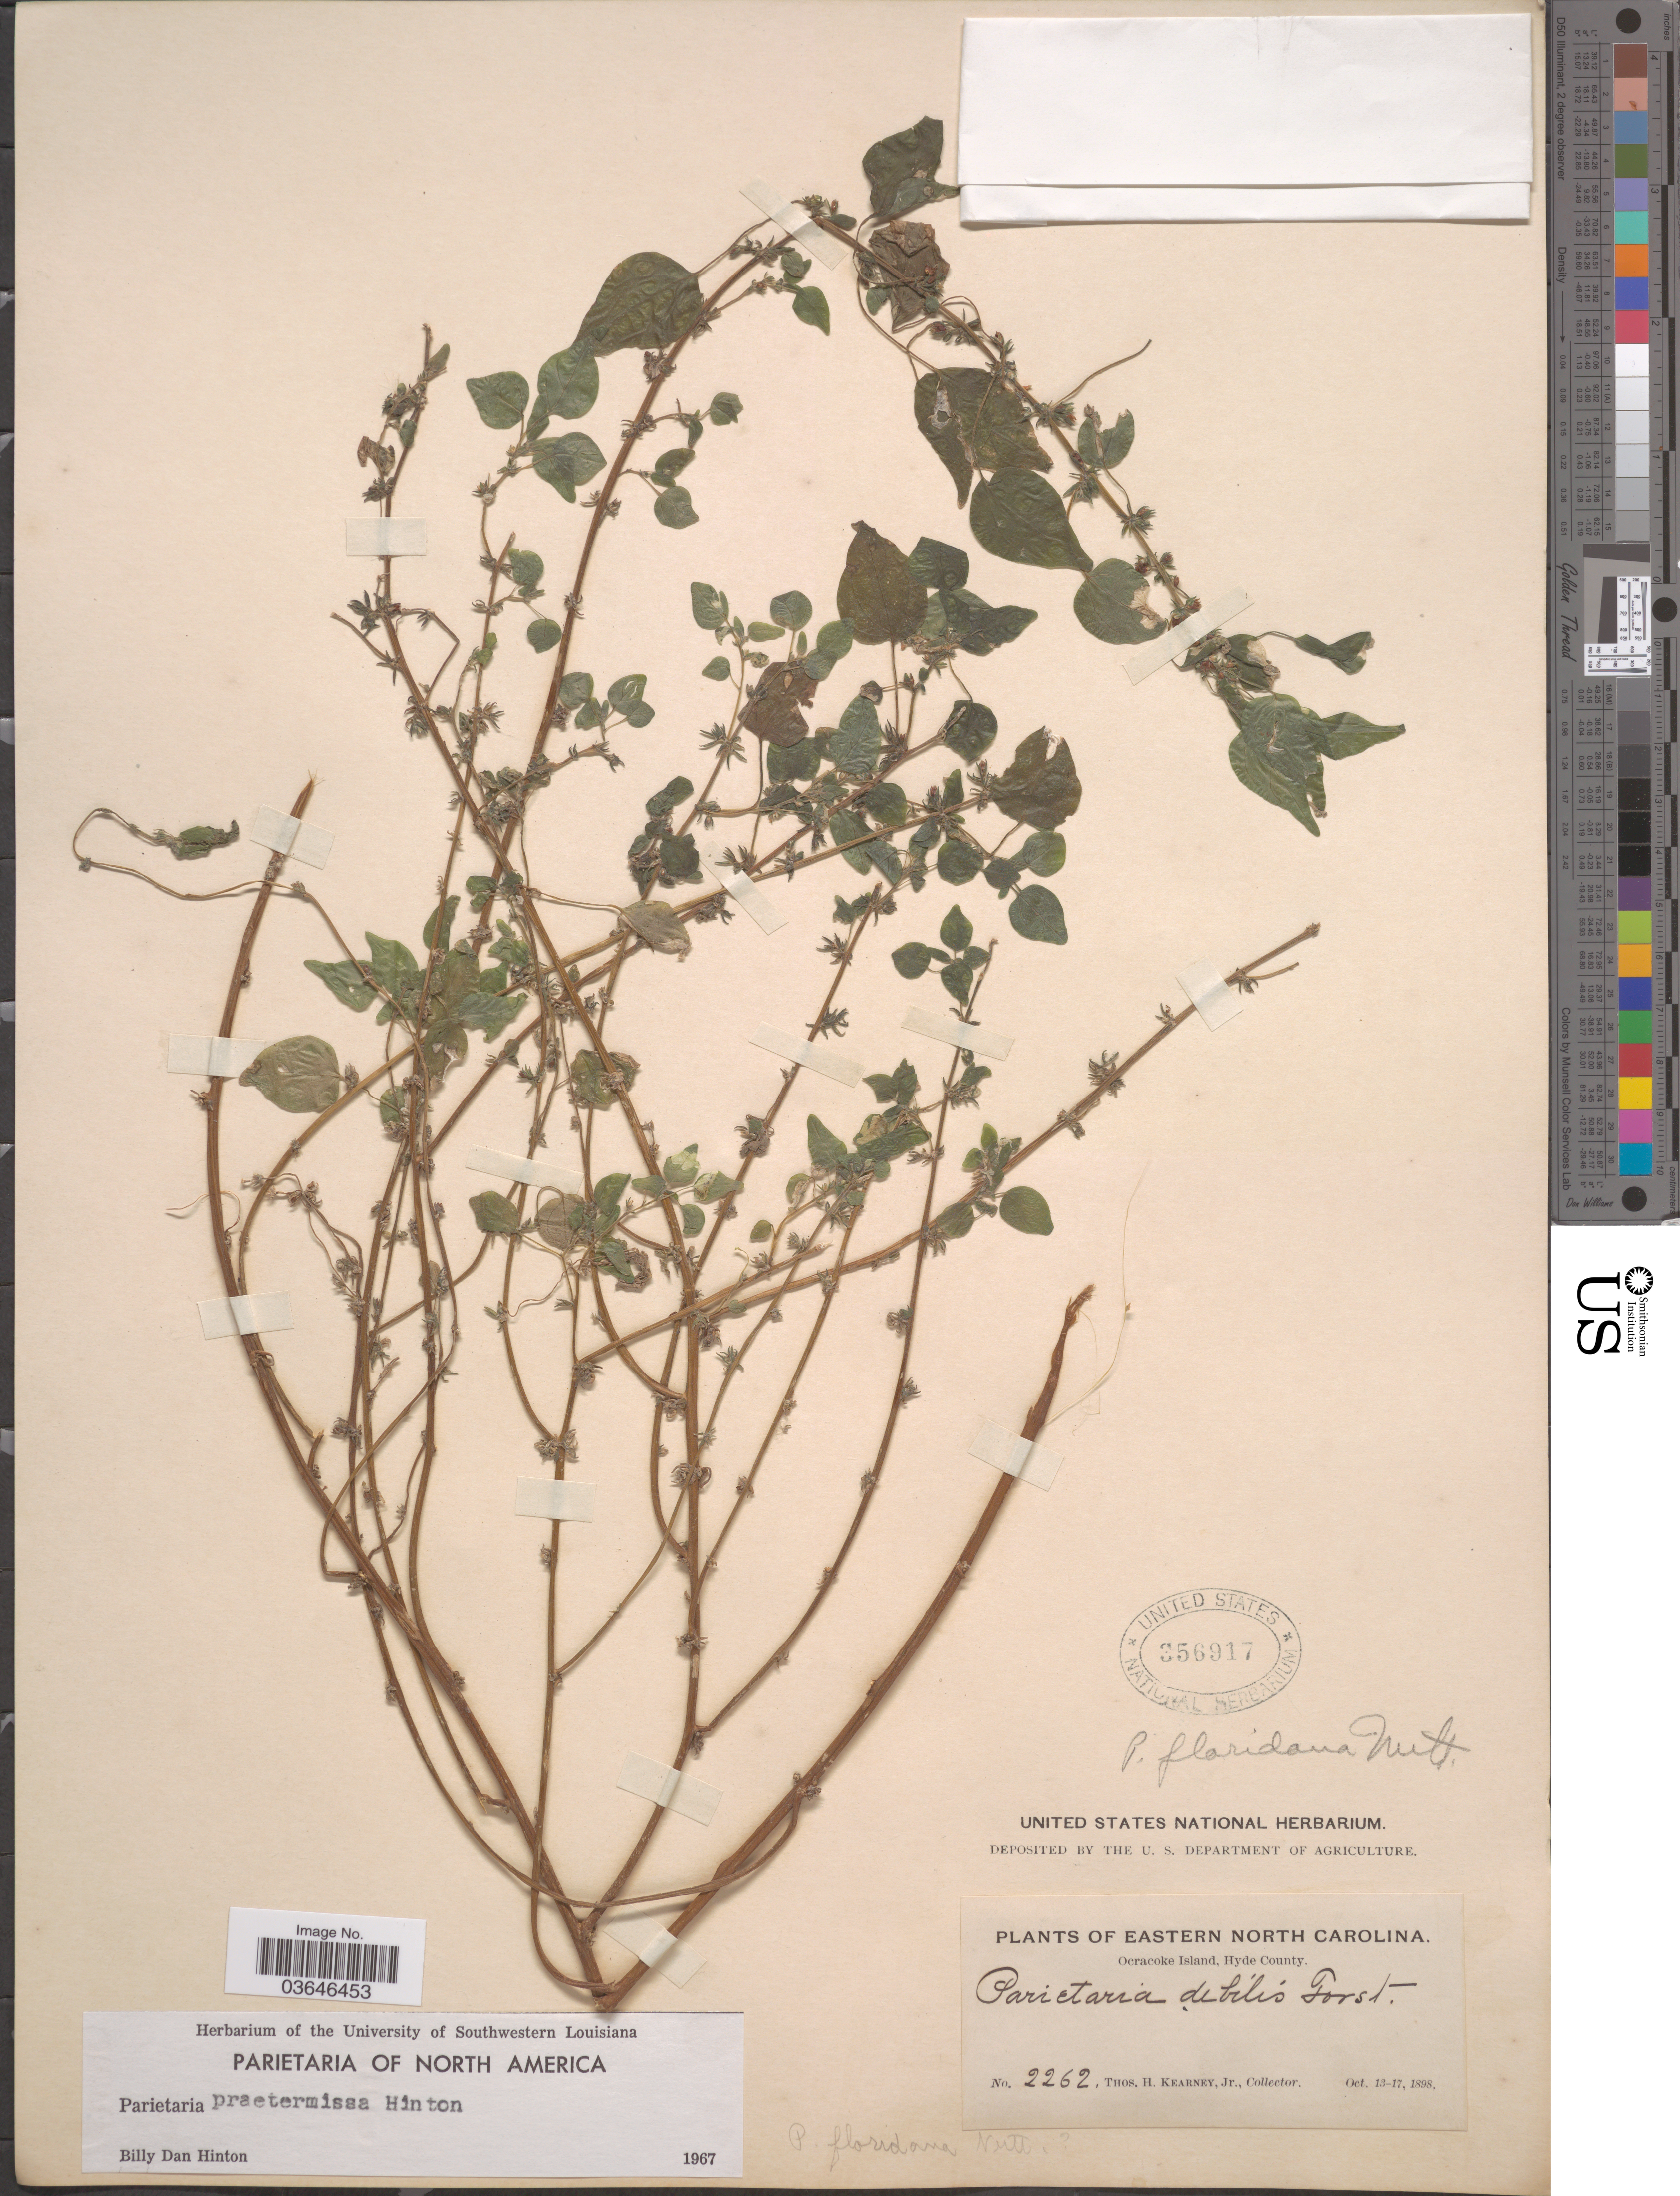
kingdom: Plantae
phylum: Tracheophyta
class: Magnoliopsida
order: Rosales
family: Urticaceae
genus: Parietaria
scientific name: Parietaria praetermissa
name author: Hinton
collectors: T. H. Kearney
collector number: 2262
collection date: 1898-10-13/1898-10-17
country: United States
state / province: North Carolina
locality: Eastern North Carolina, Ocracoke Island, Hyde County.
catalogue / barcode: US 356917